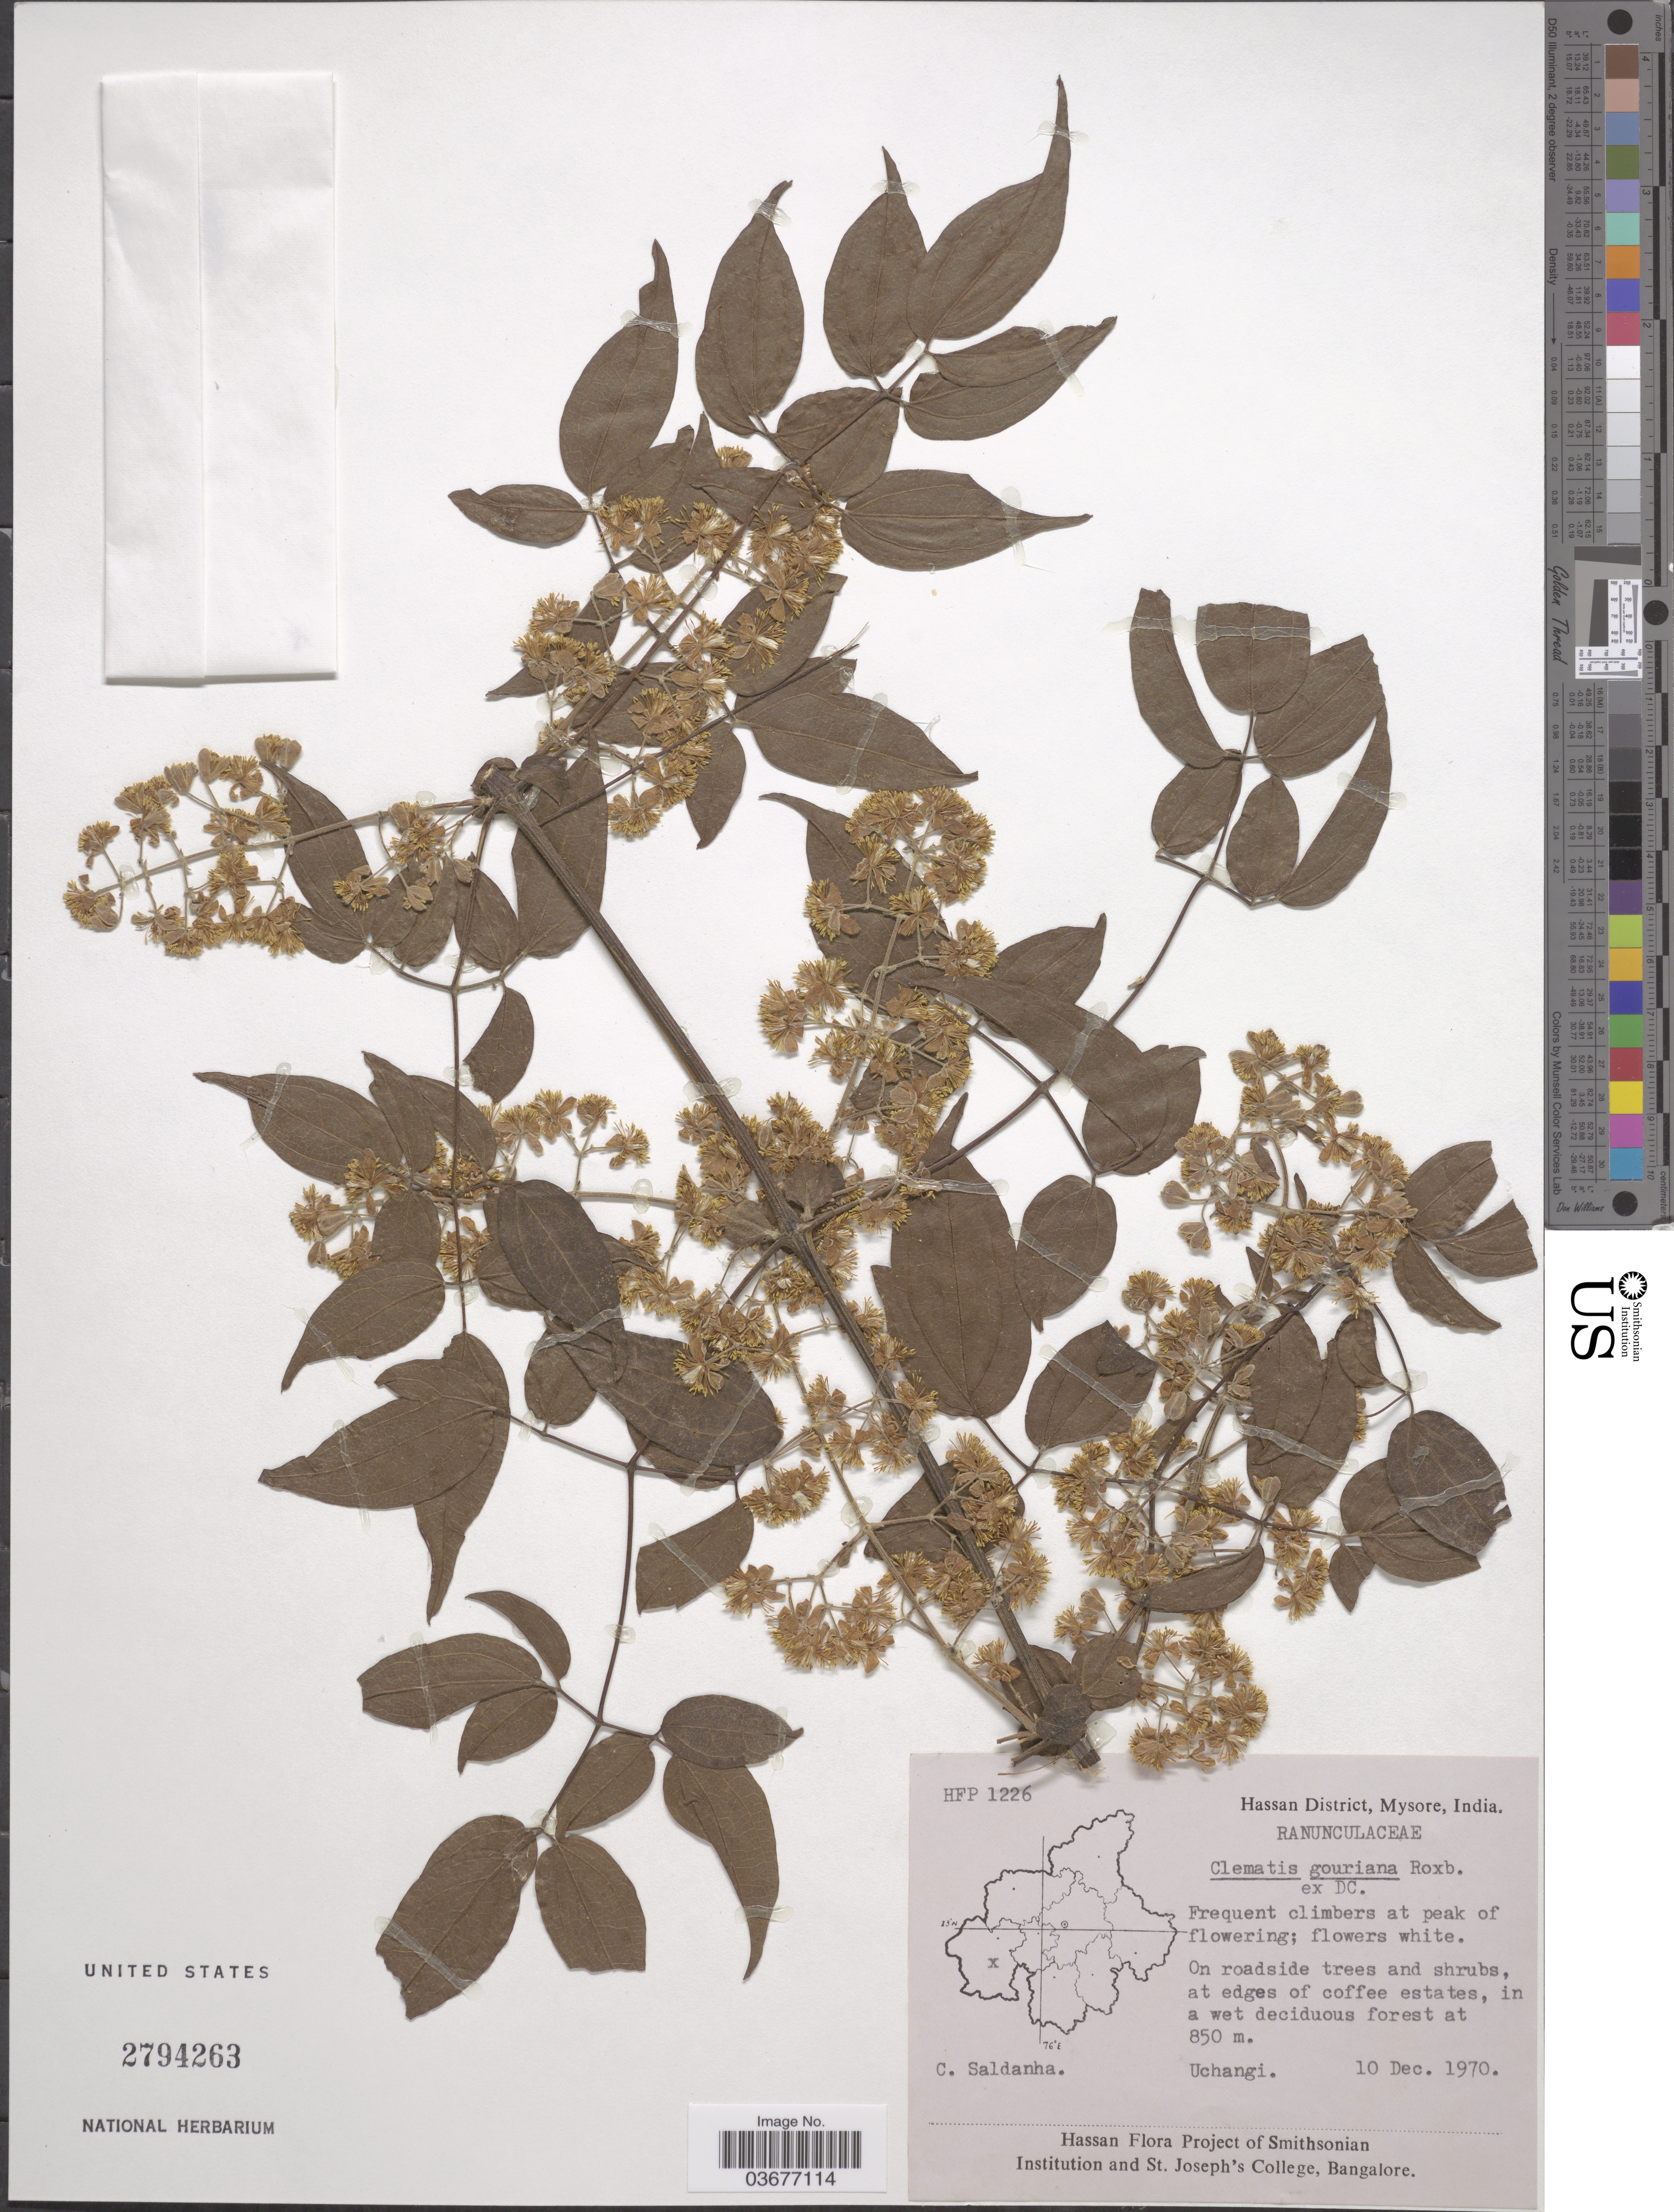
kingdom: Plantae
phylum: Tracheophyta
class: Magnoliopsida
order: Ranunculales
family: Ranunculaceae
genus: Clematis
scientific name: Clematis gouriana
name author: Roxb. ex DC.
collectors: C. Saldanha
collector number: HFP 1226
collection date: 1970-12-10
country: India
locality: Hassan District, Mysore. Uchangi.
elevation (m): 850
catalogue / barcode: US 2794263